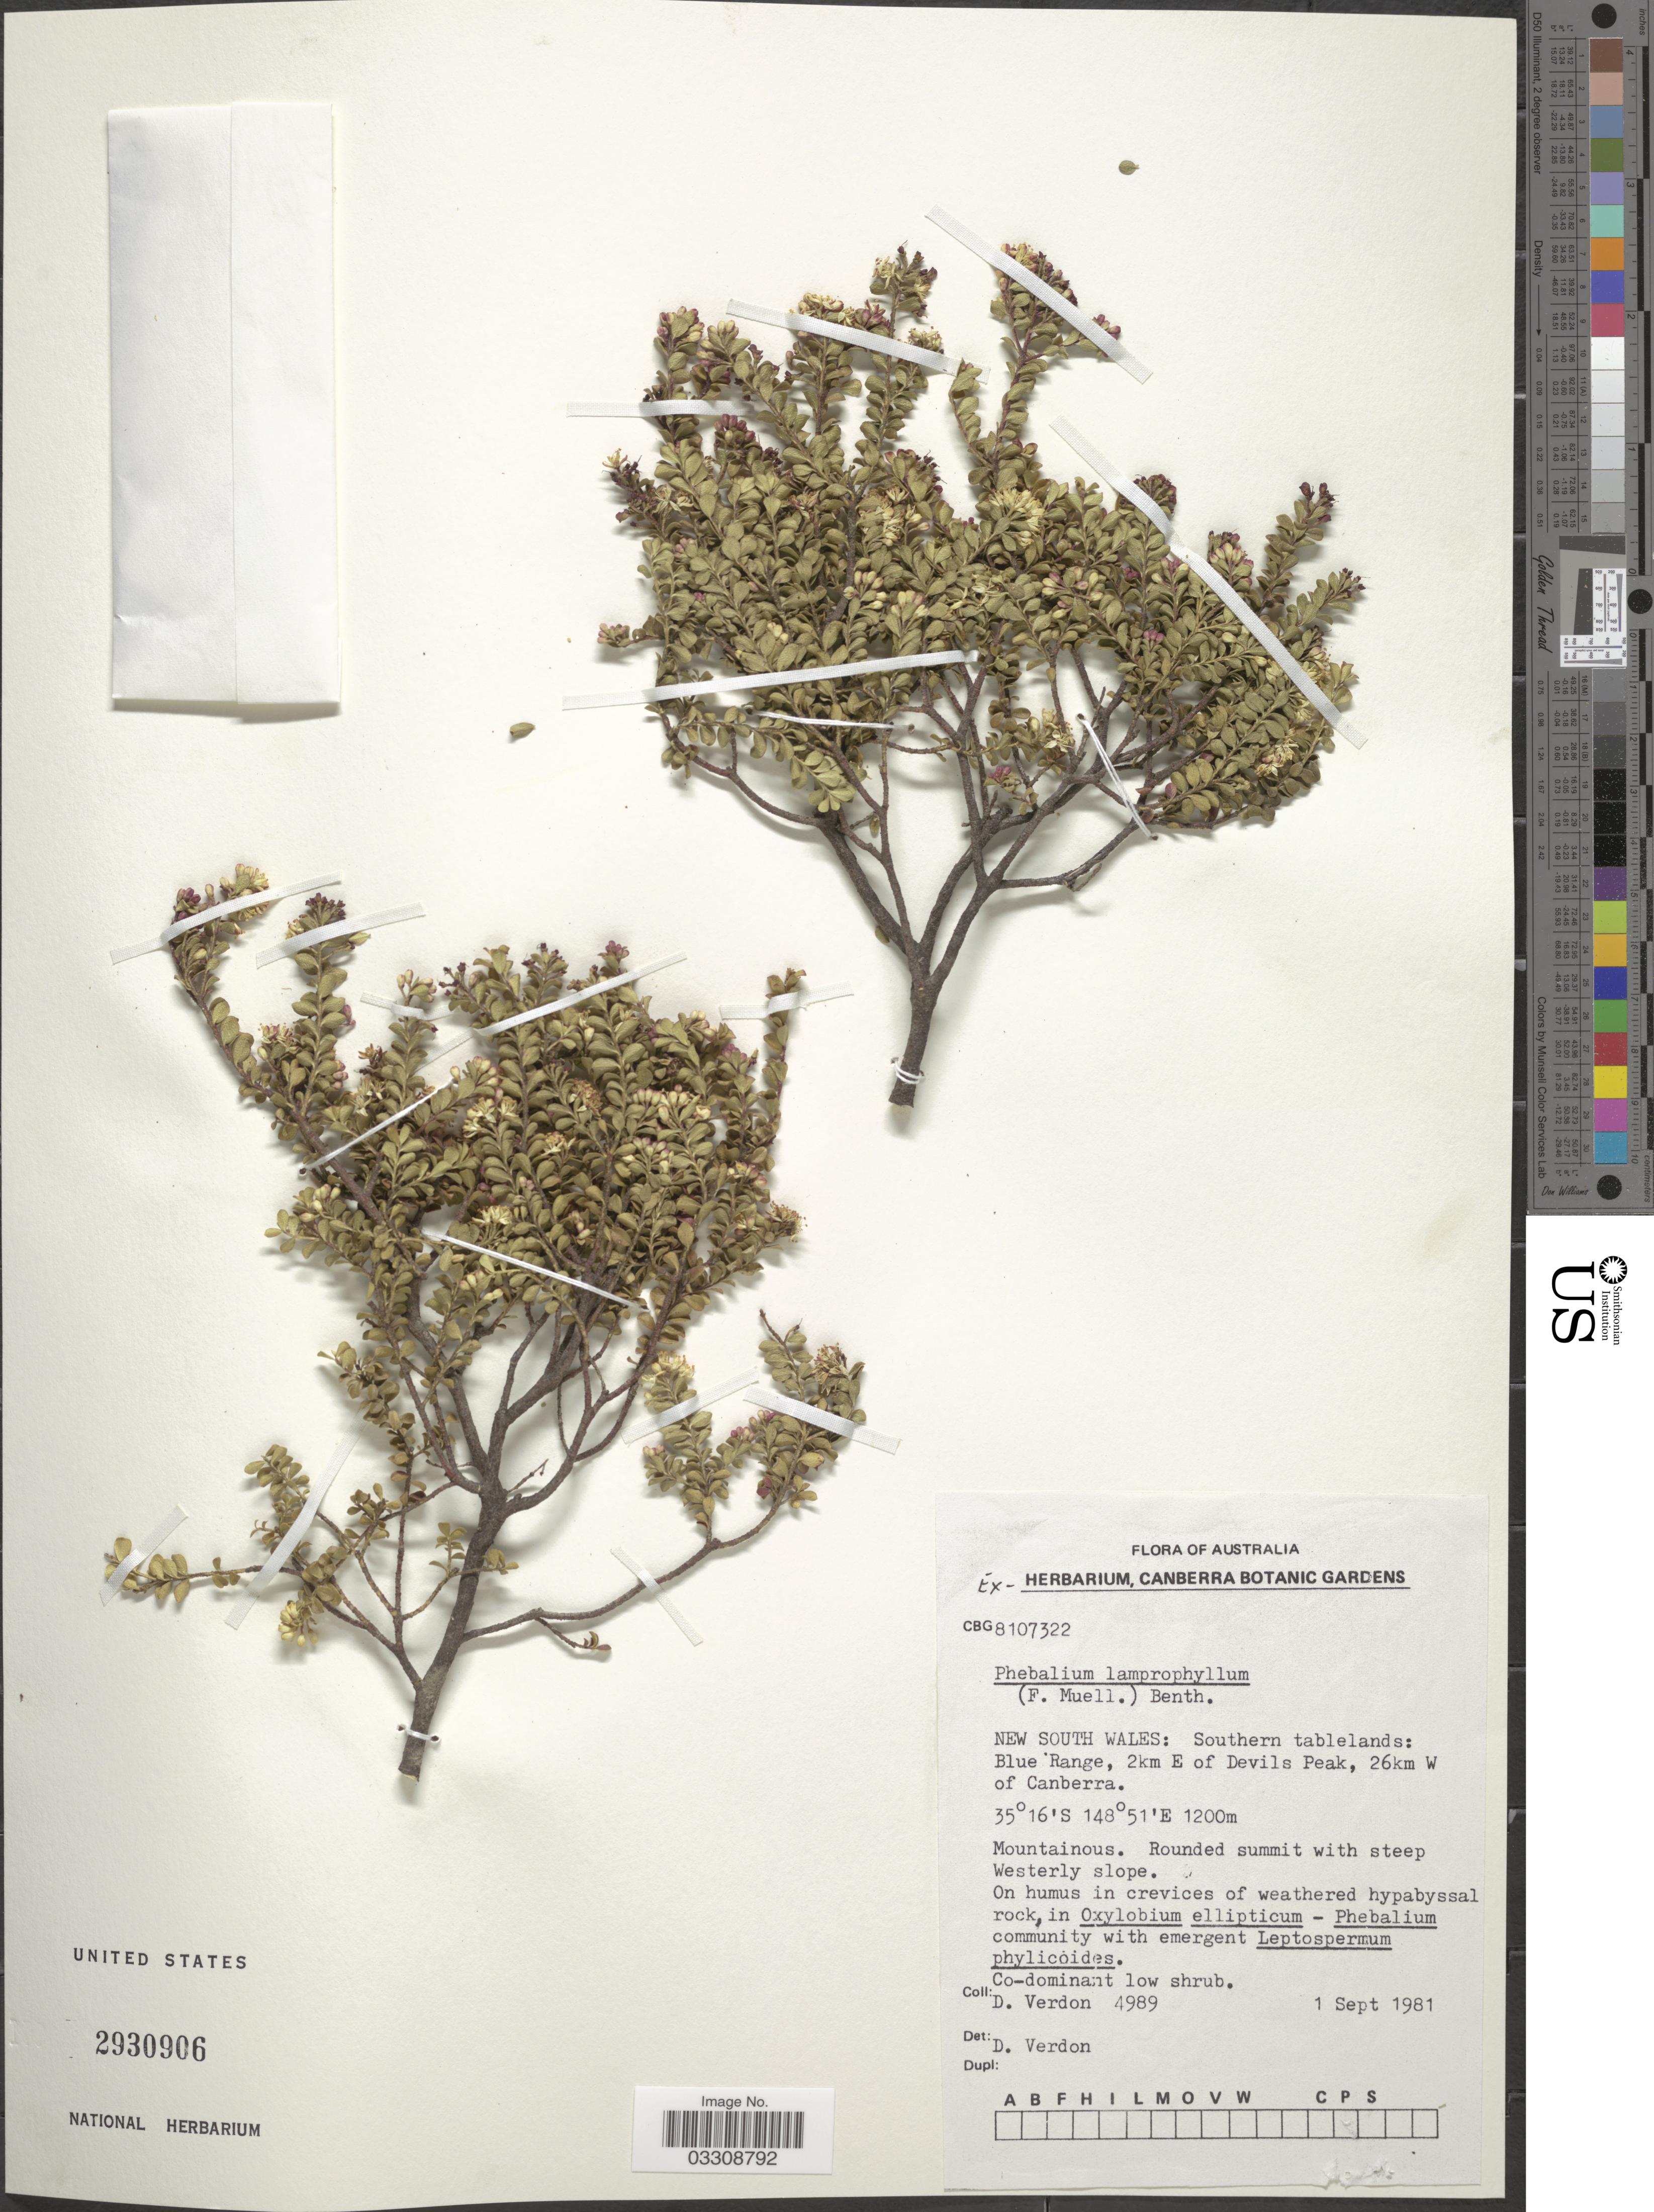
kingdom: Plantae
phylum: Tracheophyta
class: Magnoliopsida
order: Sapindales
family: Rutaceae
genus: Leionema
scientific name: Leionema lamprophyllum subsp. obovatum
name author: F.M. Anderson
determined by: Anderson, F. M.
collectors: D. Verdon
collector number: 4989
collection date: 1981-09-01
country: Australia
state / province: New South Wales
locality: Southern tablelands: Blue Range, 2km E of Devils Peak, 26km W of Canberra.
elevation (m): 1200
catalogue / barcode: US 2930906